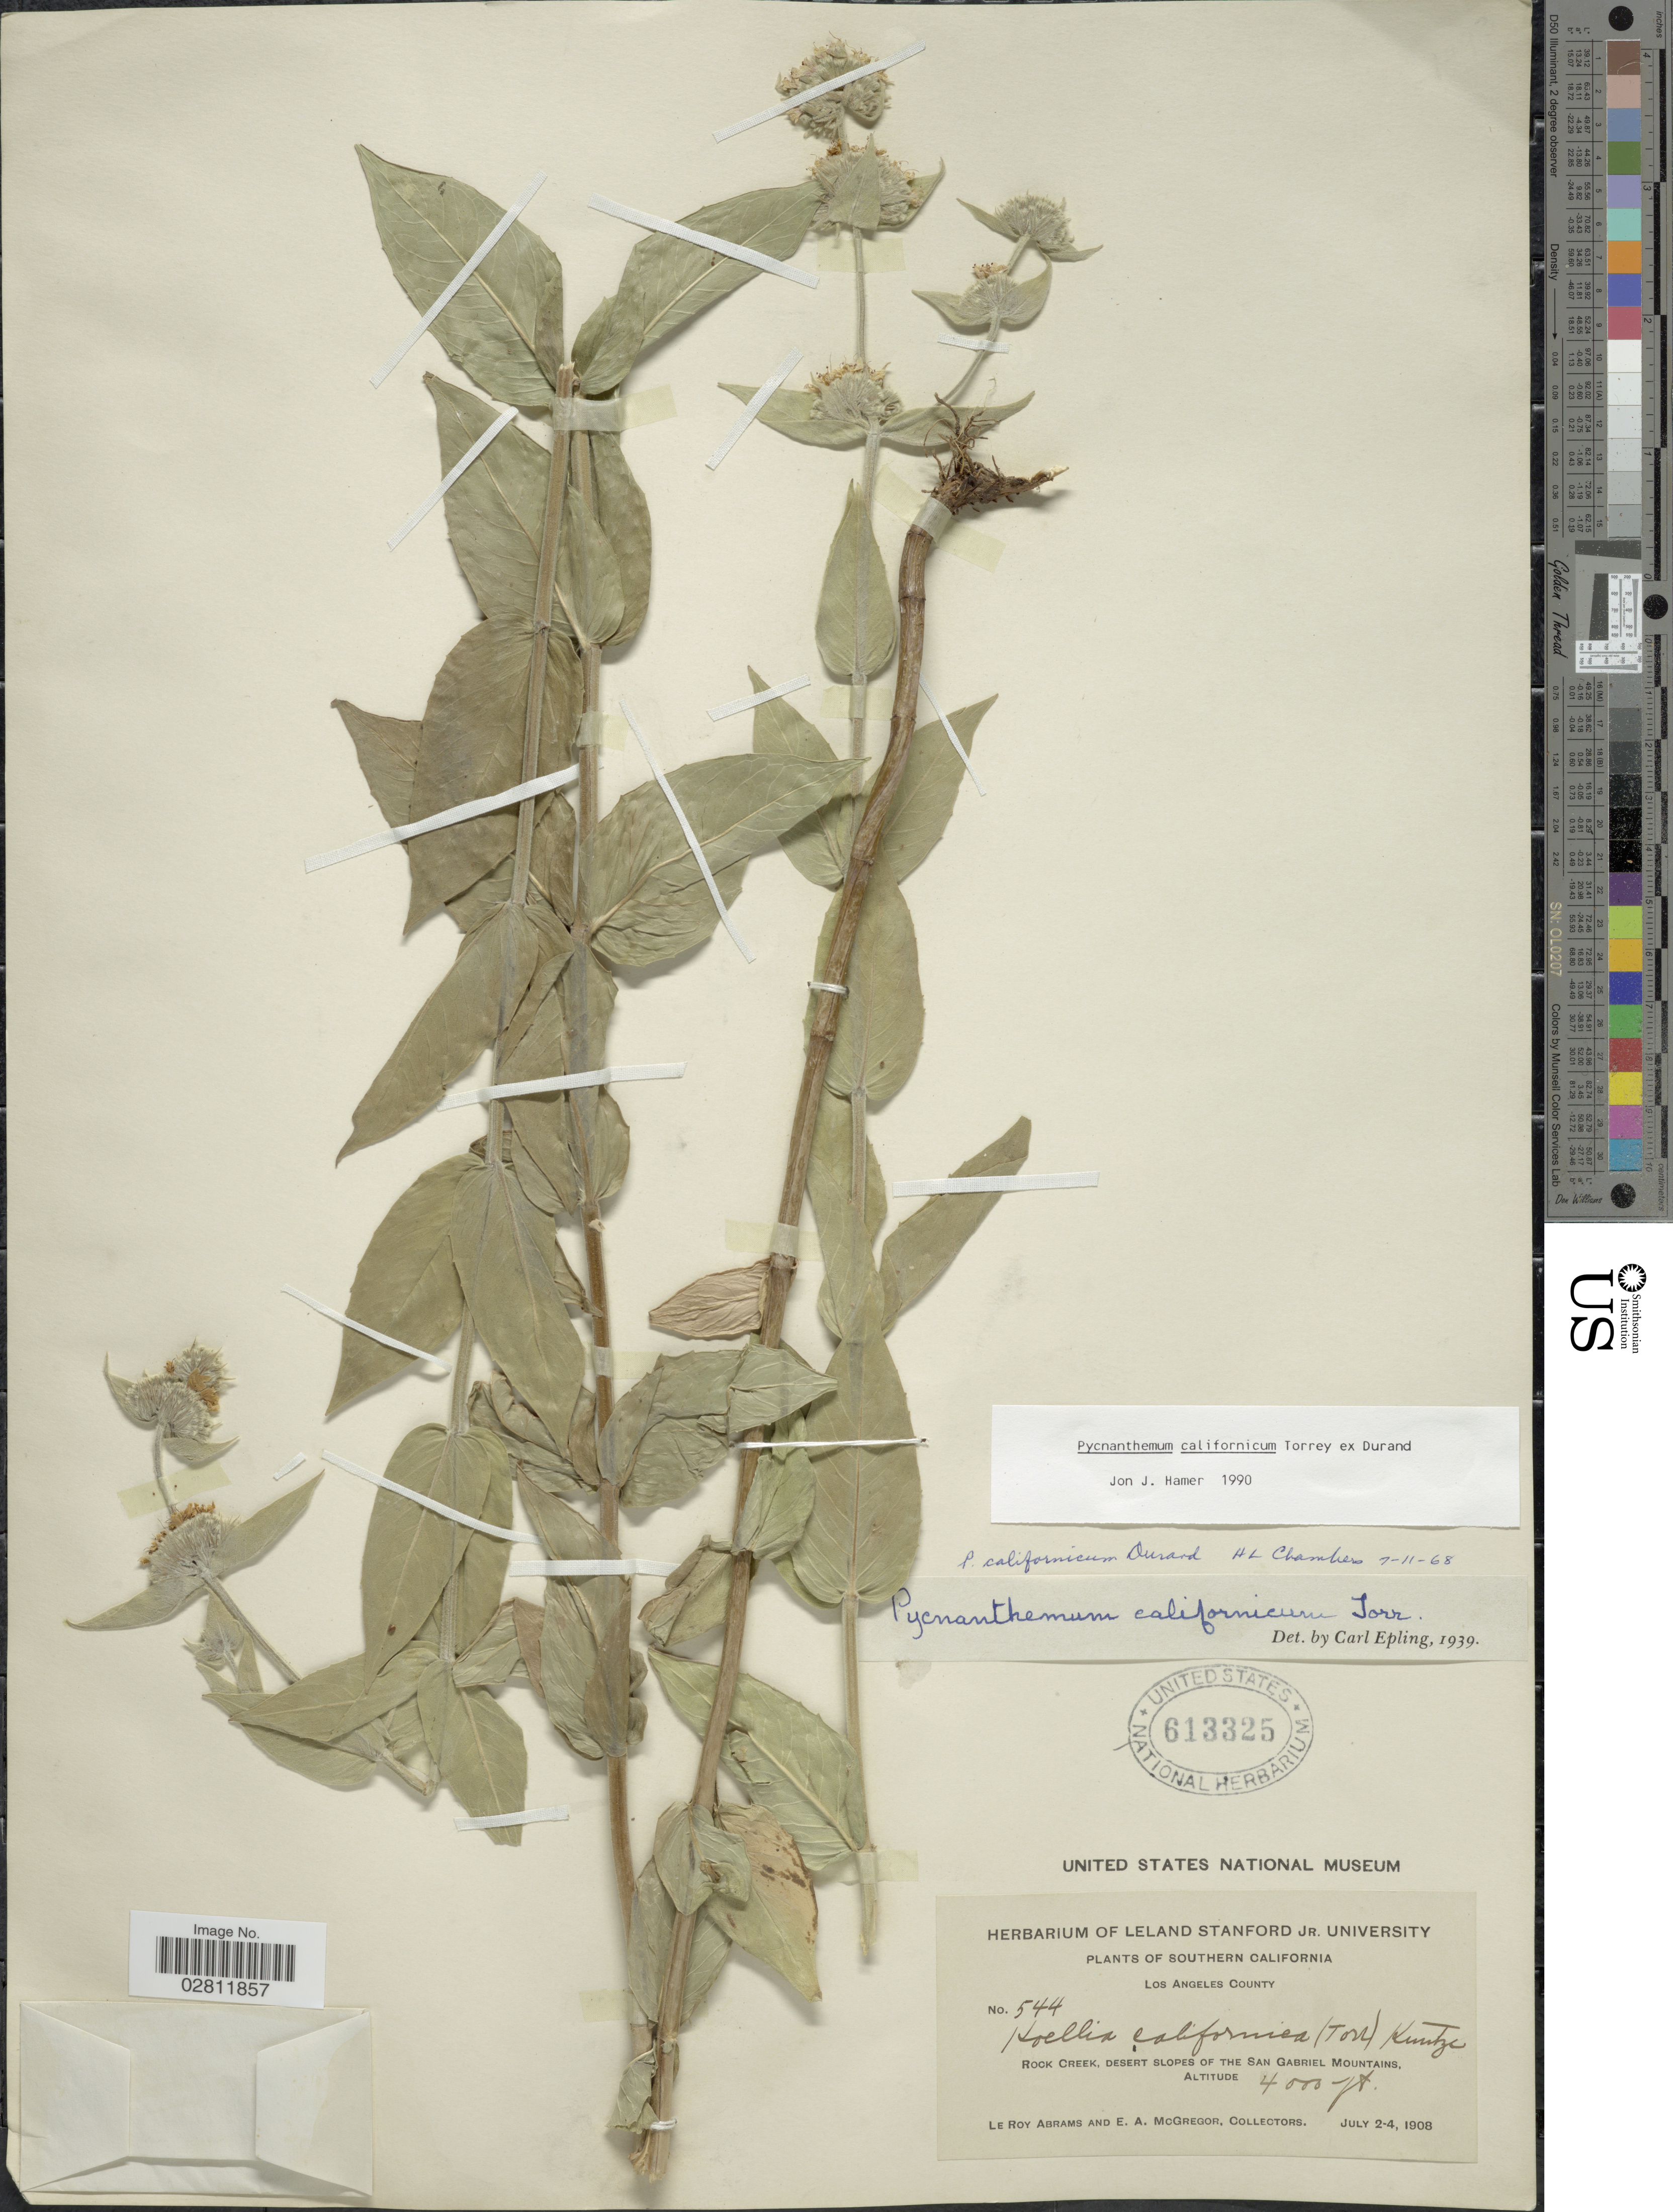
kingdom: Plantae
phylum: Tracheophyta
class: Magnoliopsida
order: Lamiales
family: Lamiaceae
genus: Pycnanthemum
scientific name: Pycnanthemum californicum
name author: Torr. ex Durand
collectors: L. Abrams & E. A. McGregor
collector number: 544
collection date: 1908-07-02/1908-07-04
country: United States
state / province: California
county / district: Los Angeles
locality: Southern California. Los Angeles County. Rock Creek, desert slopes of The San Gabriel Mountains.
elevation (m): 1219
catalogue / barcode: US 613325